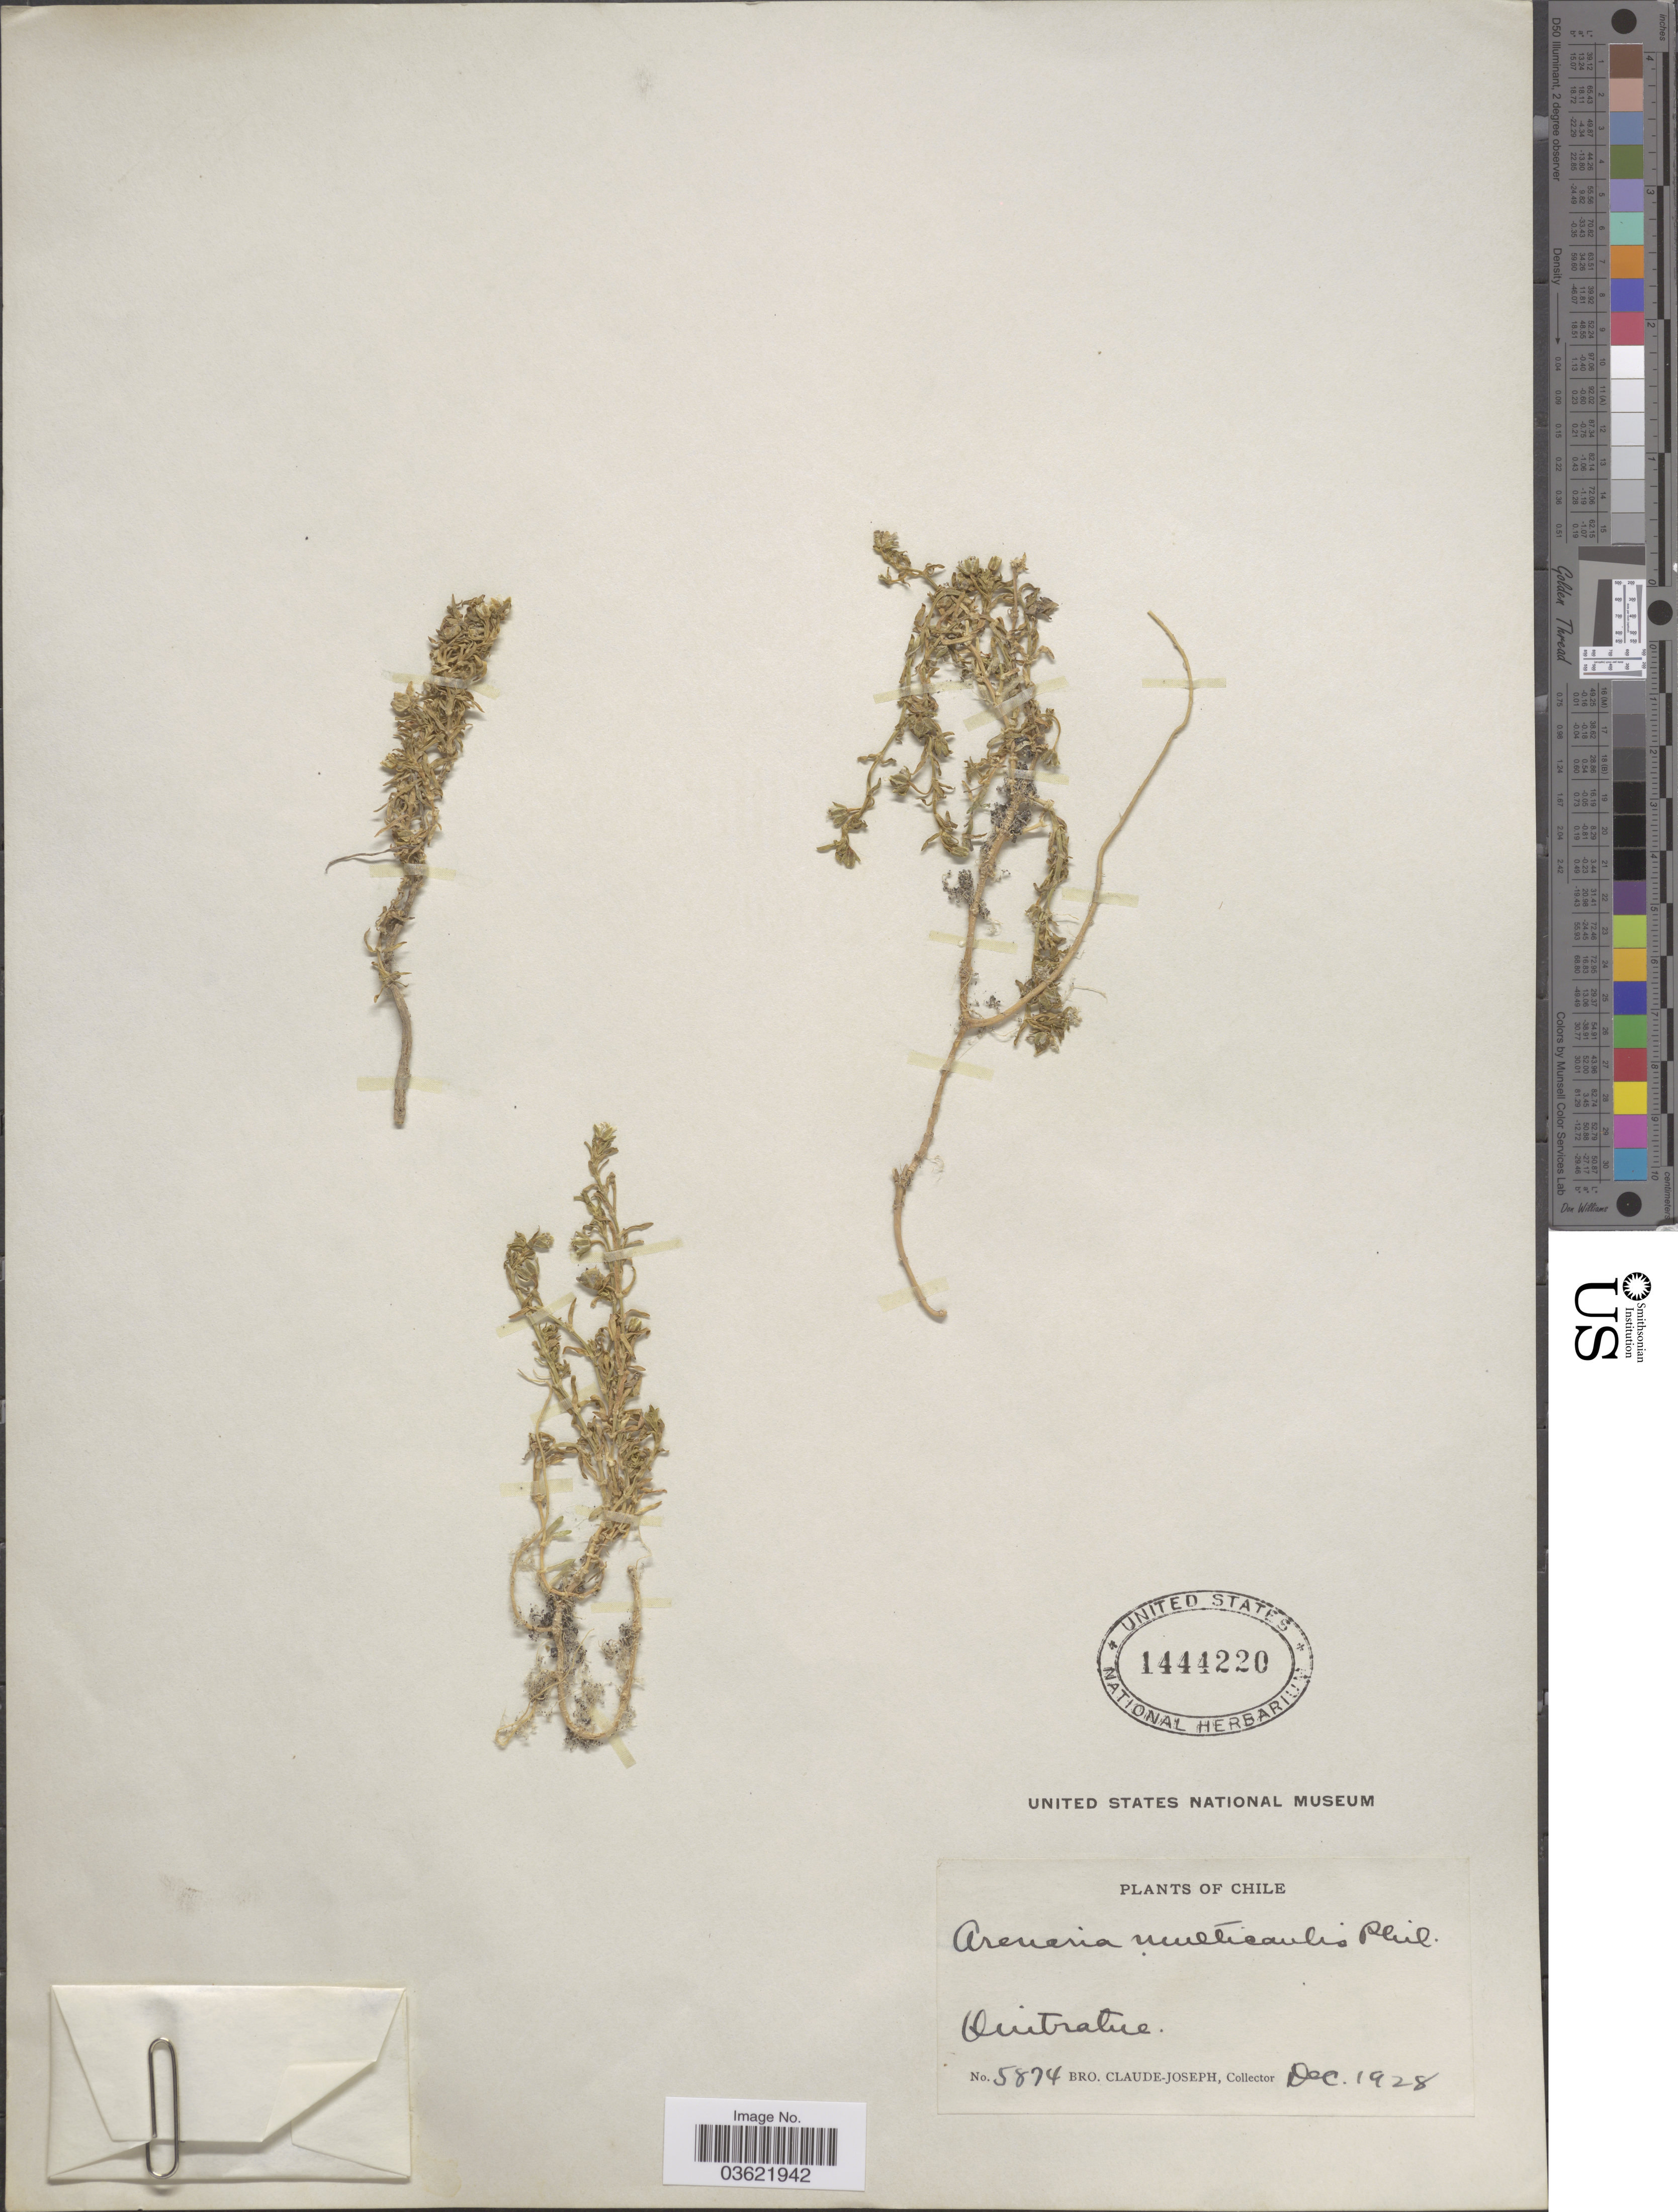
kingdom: Plantae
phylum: Tracheophyta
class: Magnoliopsida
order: Caryophyllales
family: Caryophyllaceae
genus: Arenaria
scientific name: Arenaria multicaulis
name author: L.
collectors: Bro. Claude-Joseph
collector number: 5874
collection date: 1928-12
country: Chile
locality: Quitratue.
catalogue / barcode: US 1444220